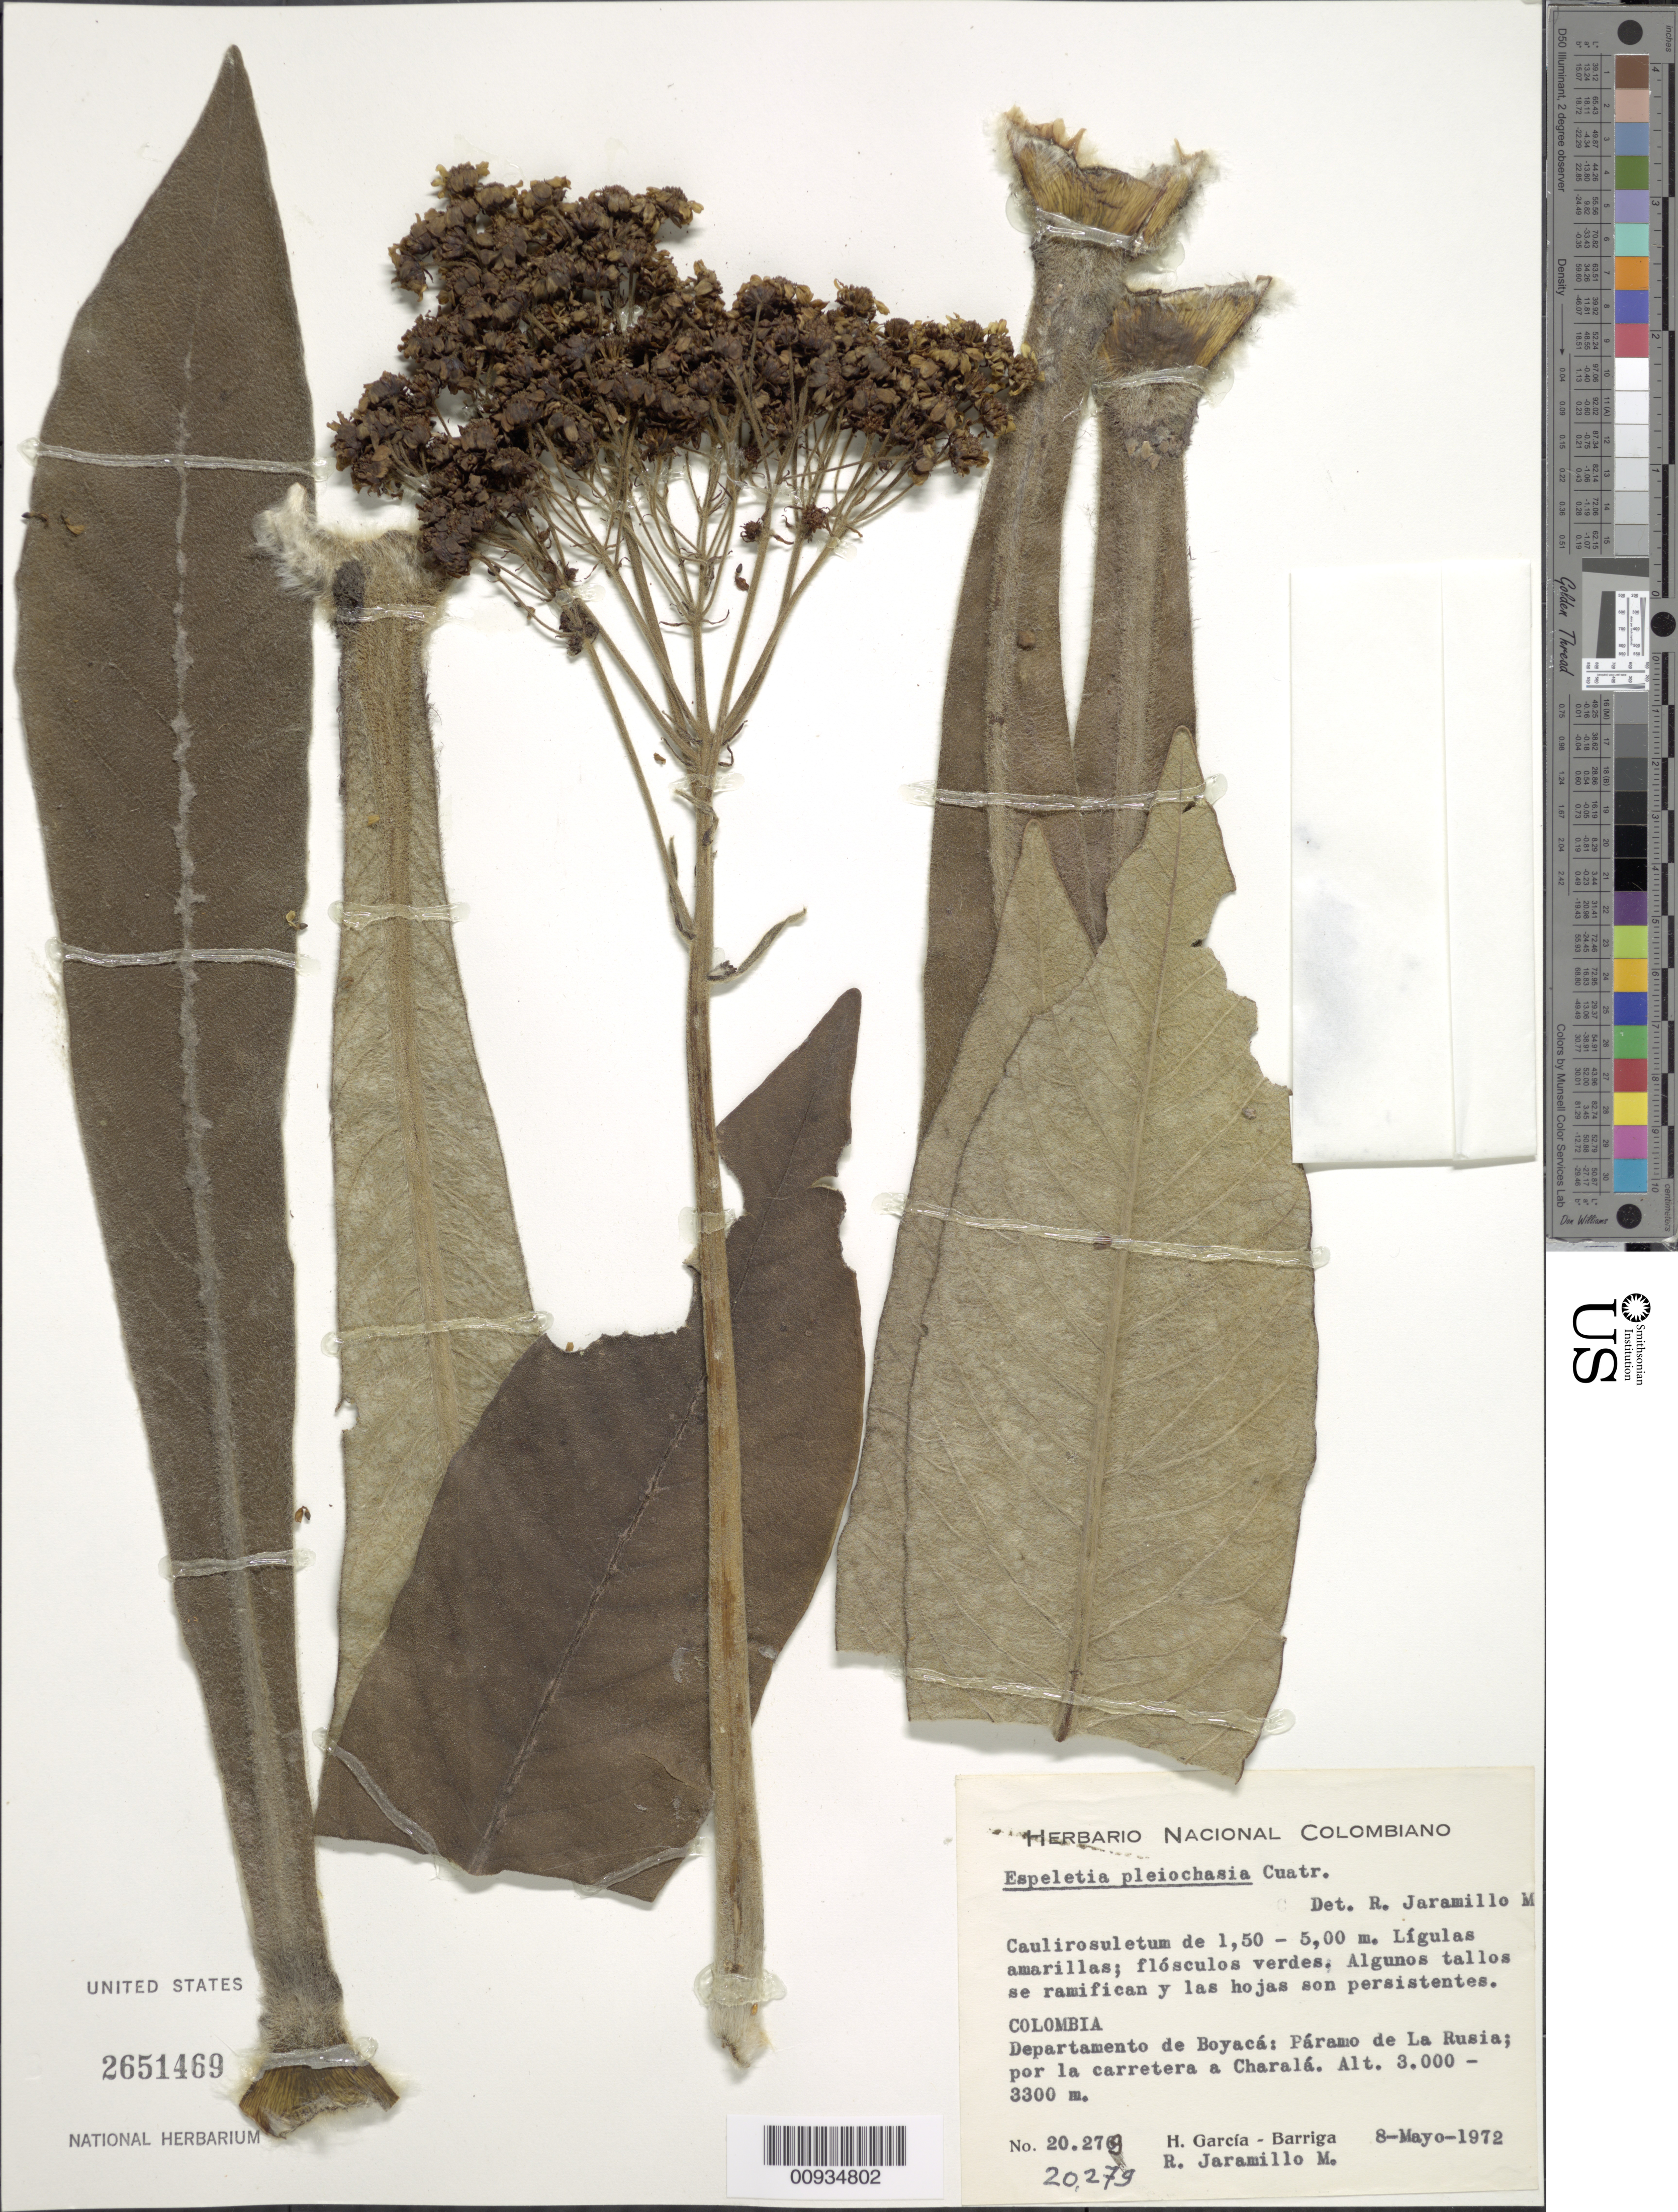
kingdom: Plantae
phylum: Tracheophyta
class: Magnoliopsida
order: Asterales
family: Asteraceae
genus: Espeletiopsis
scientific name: Espeletiopsis pleiochasia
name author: (Cuatrec.) Cuatrec.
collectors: H. García Barriga & R. Jaramillo M.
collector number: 20279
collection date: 1972-05-08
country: Colombia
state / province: Boyacá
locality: Páramo de la Rusia. Por la carretera a Charalá.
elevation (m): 3000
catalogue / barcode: US 2651469